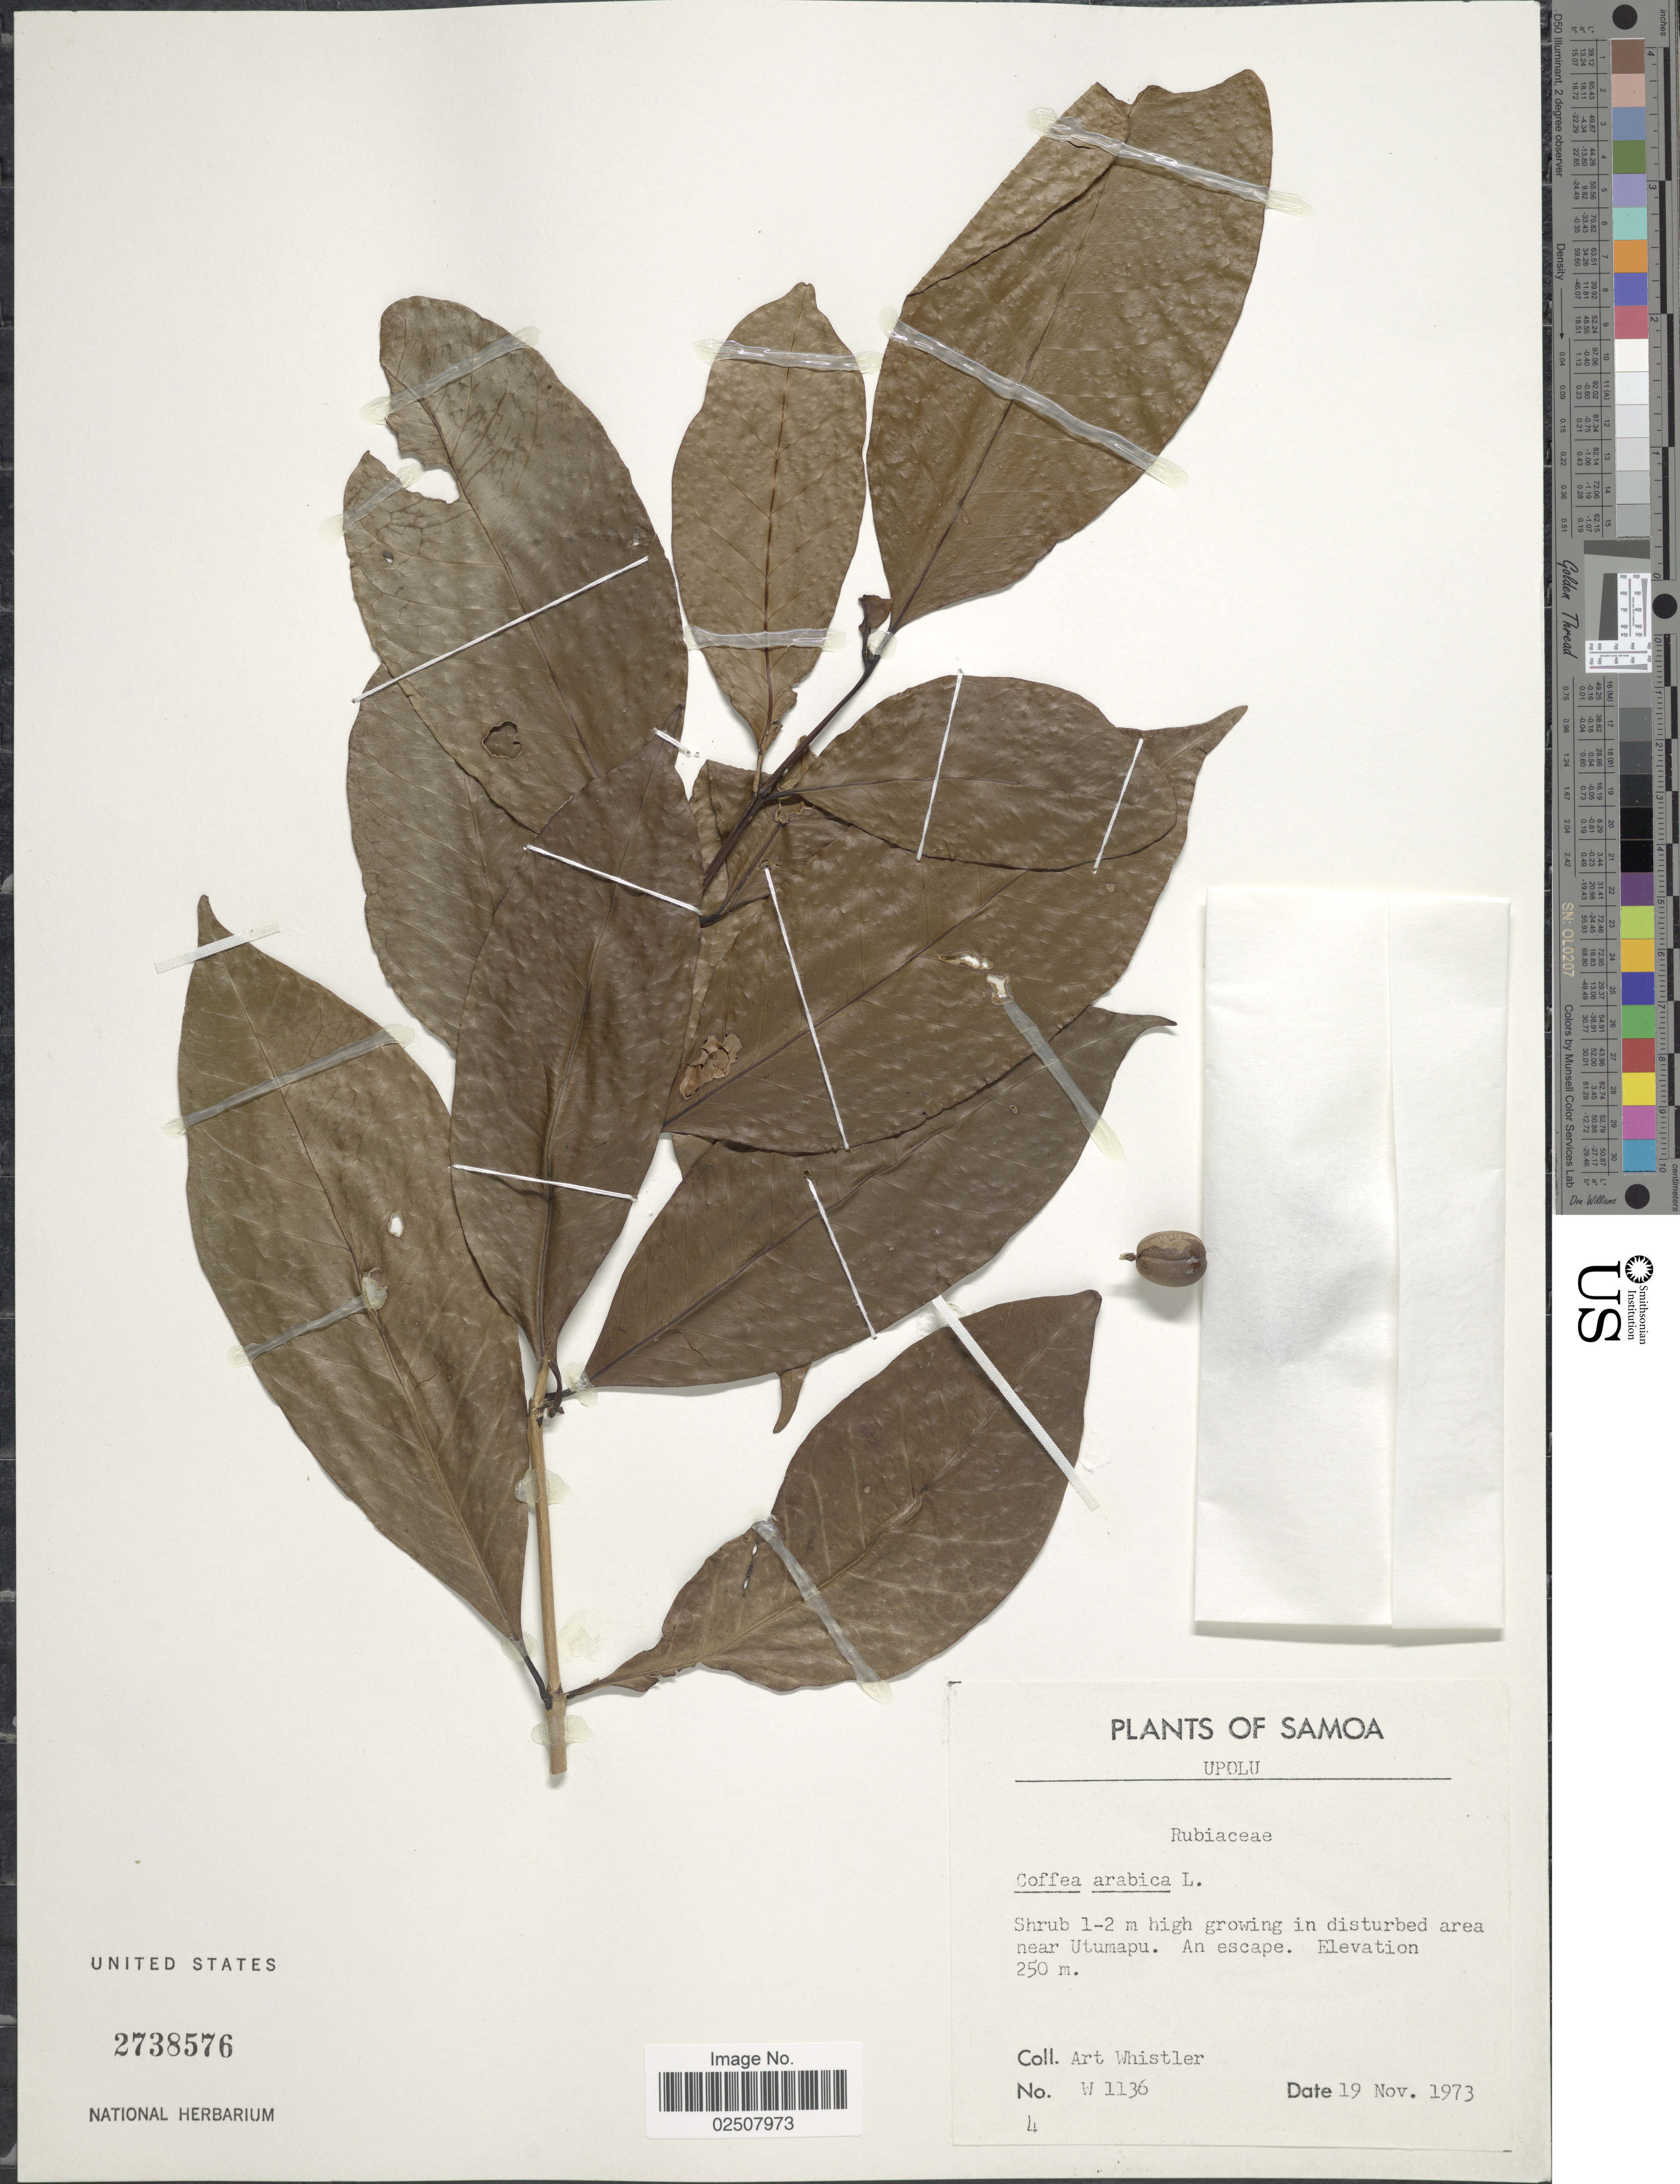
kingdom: Plantae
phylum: Tracheophyta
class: Magnoliopsida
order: Gentianales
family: Rubiaceae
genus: Coffea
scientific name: Coffea arabica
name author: L.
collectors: A. Whistler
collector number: W 1136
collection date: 1973-11-19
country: Samoa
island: Upolu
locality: Upolu, in disturbed area near Utumapu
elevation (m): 250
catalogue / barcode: US 2738576